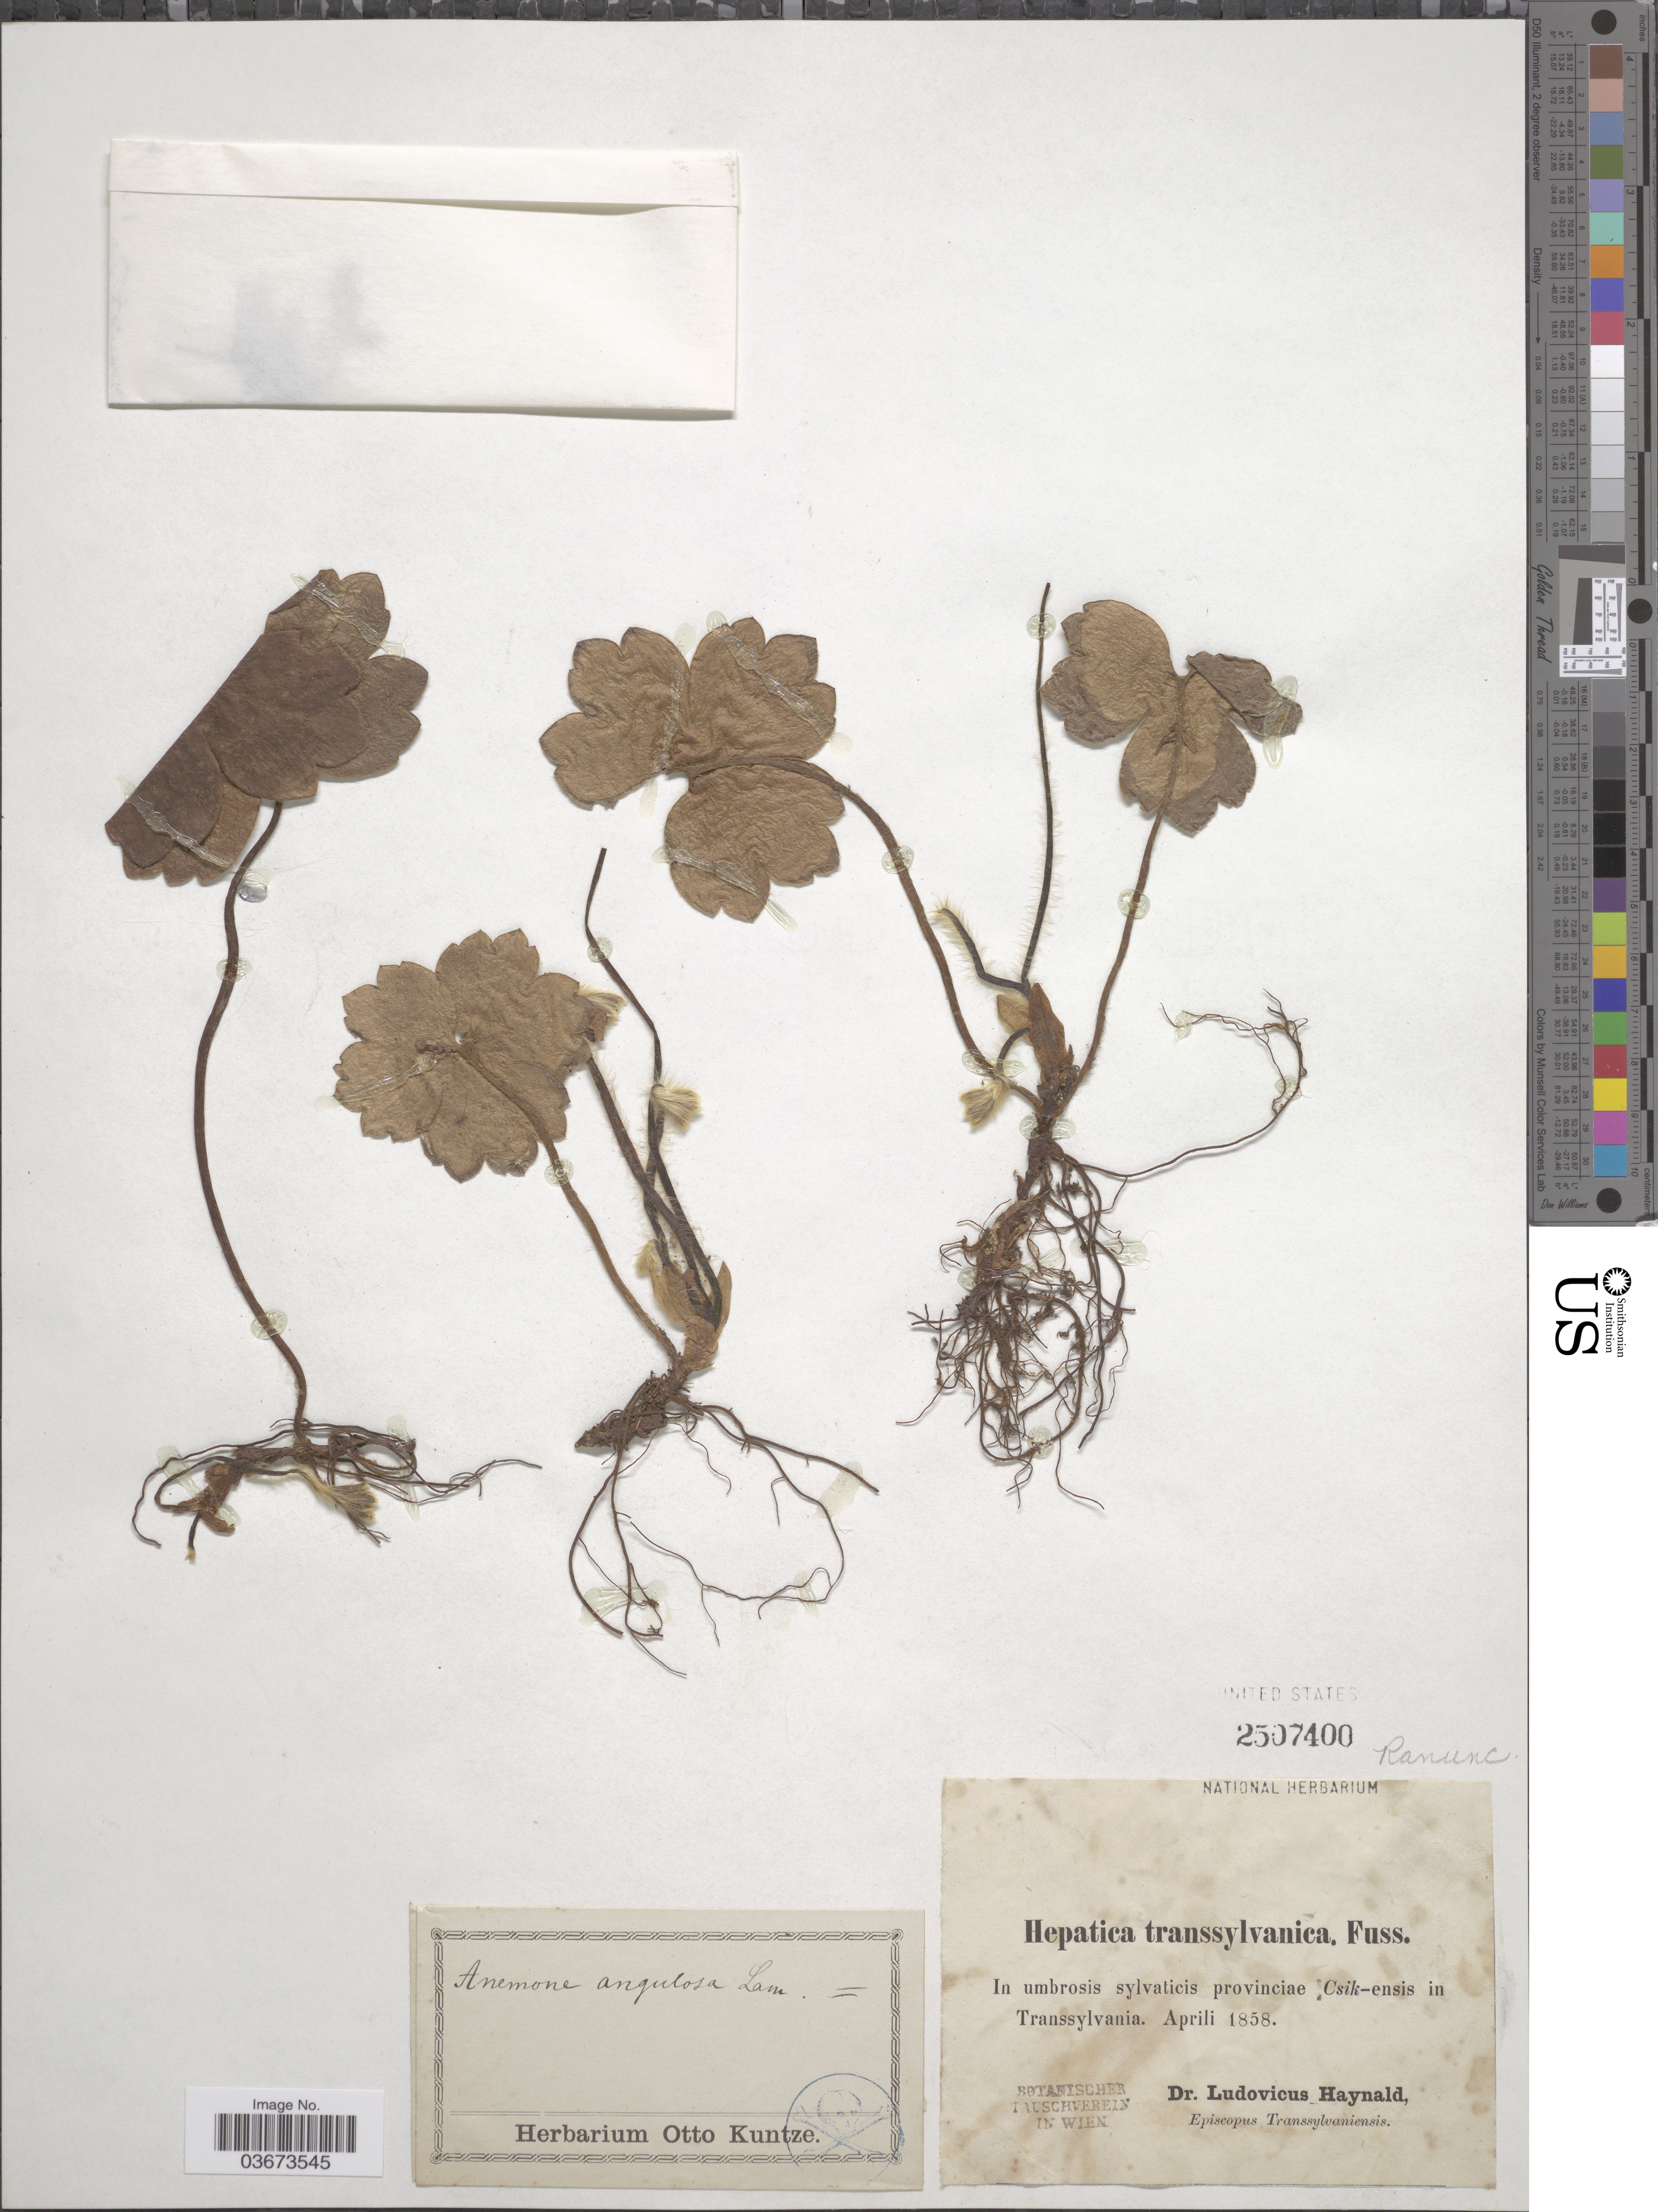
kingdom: Plantae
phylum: Tracheophyta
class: Magnoliopsida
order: Ranunculales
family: Ranunculaceae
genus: Anemone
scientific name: Anemone angulosa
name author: Lam.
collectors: L. Haynald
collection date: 1858-04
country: Romania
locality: In umbrosis sylvaticis provinciae Csik-ensis in Transsylvania.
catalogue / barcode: US 2507400